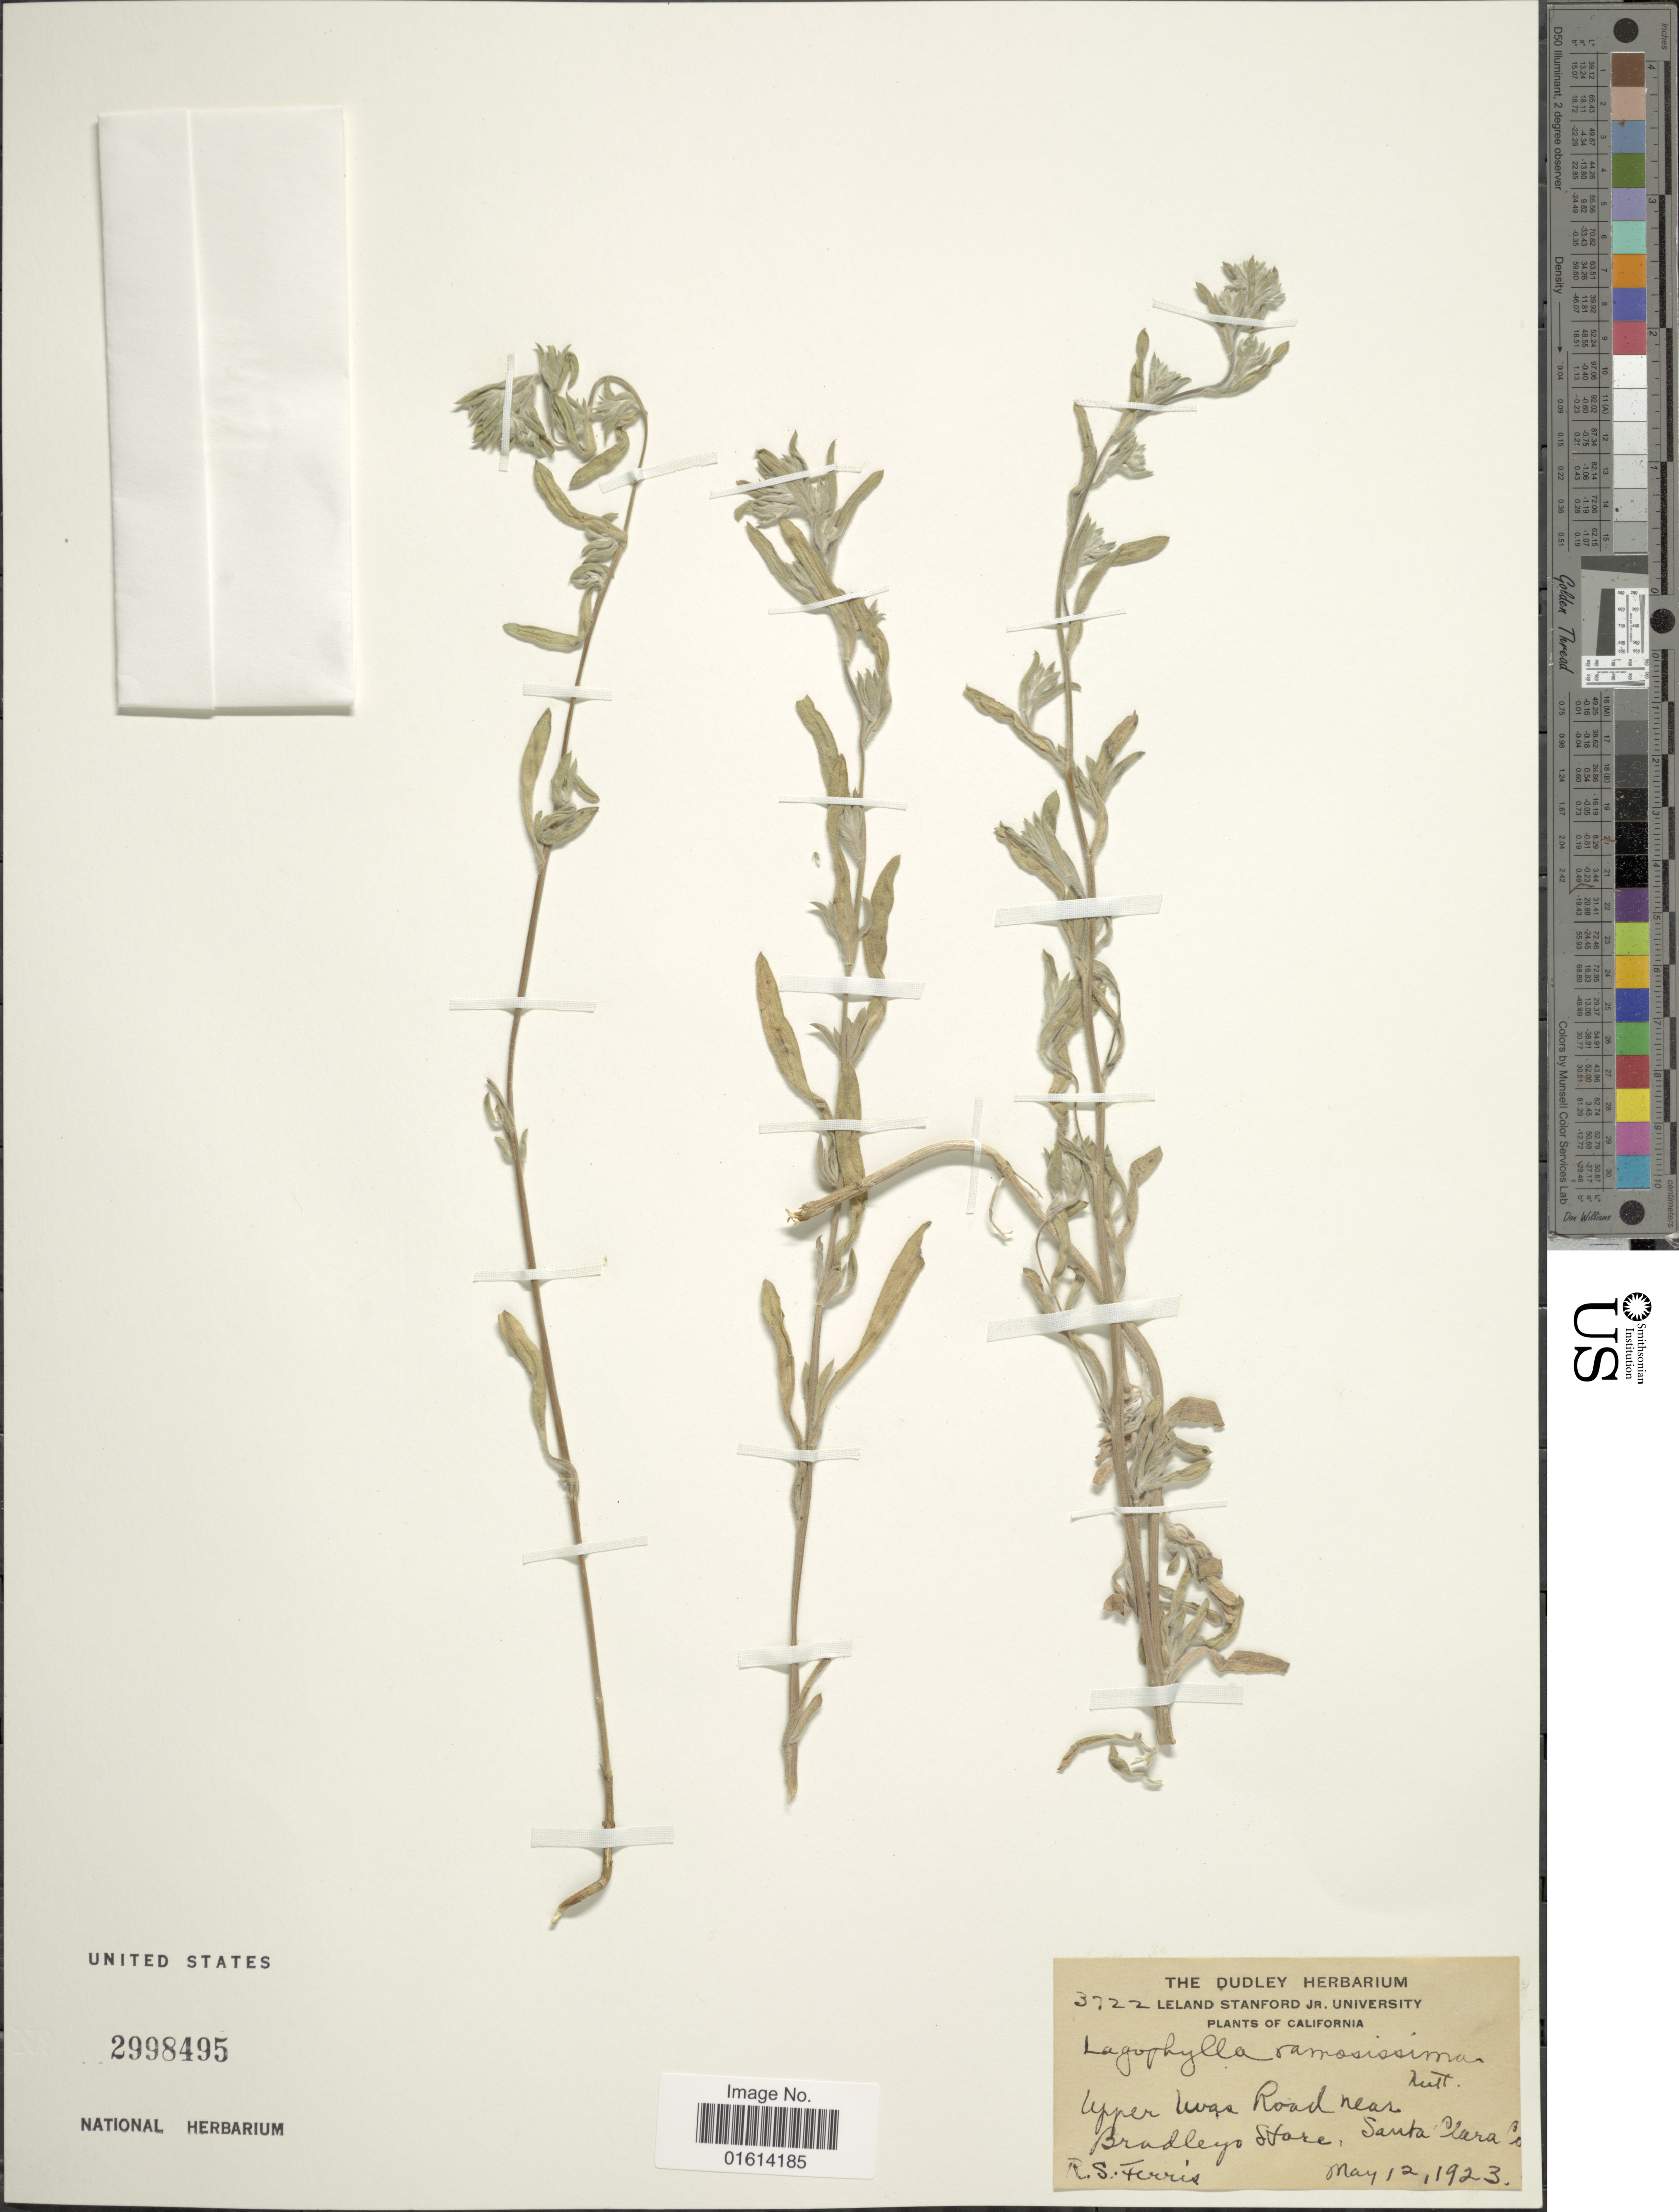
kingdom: Plantae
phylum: Tracheophyta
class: Magnoliopsida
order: Asterales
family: Asteraceae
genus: Lagophylla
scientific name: Lagophylla ramosissima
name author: Nutt.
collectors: R. S. Ferris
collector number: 3722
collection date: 1923-05-12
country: United States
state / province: California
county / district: Santa Clara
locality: Upper Uvas Road near Bradleys Store, Santa Clara Co.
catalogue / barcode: US 2998495